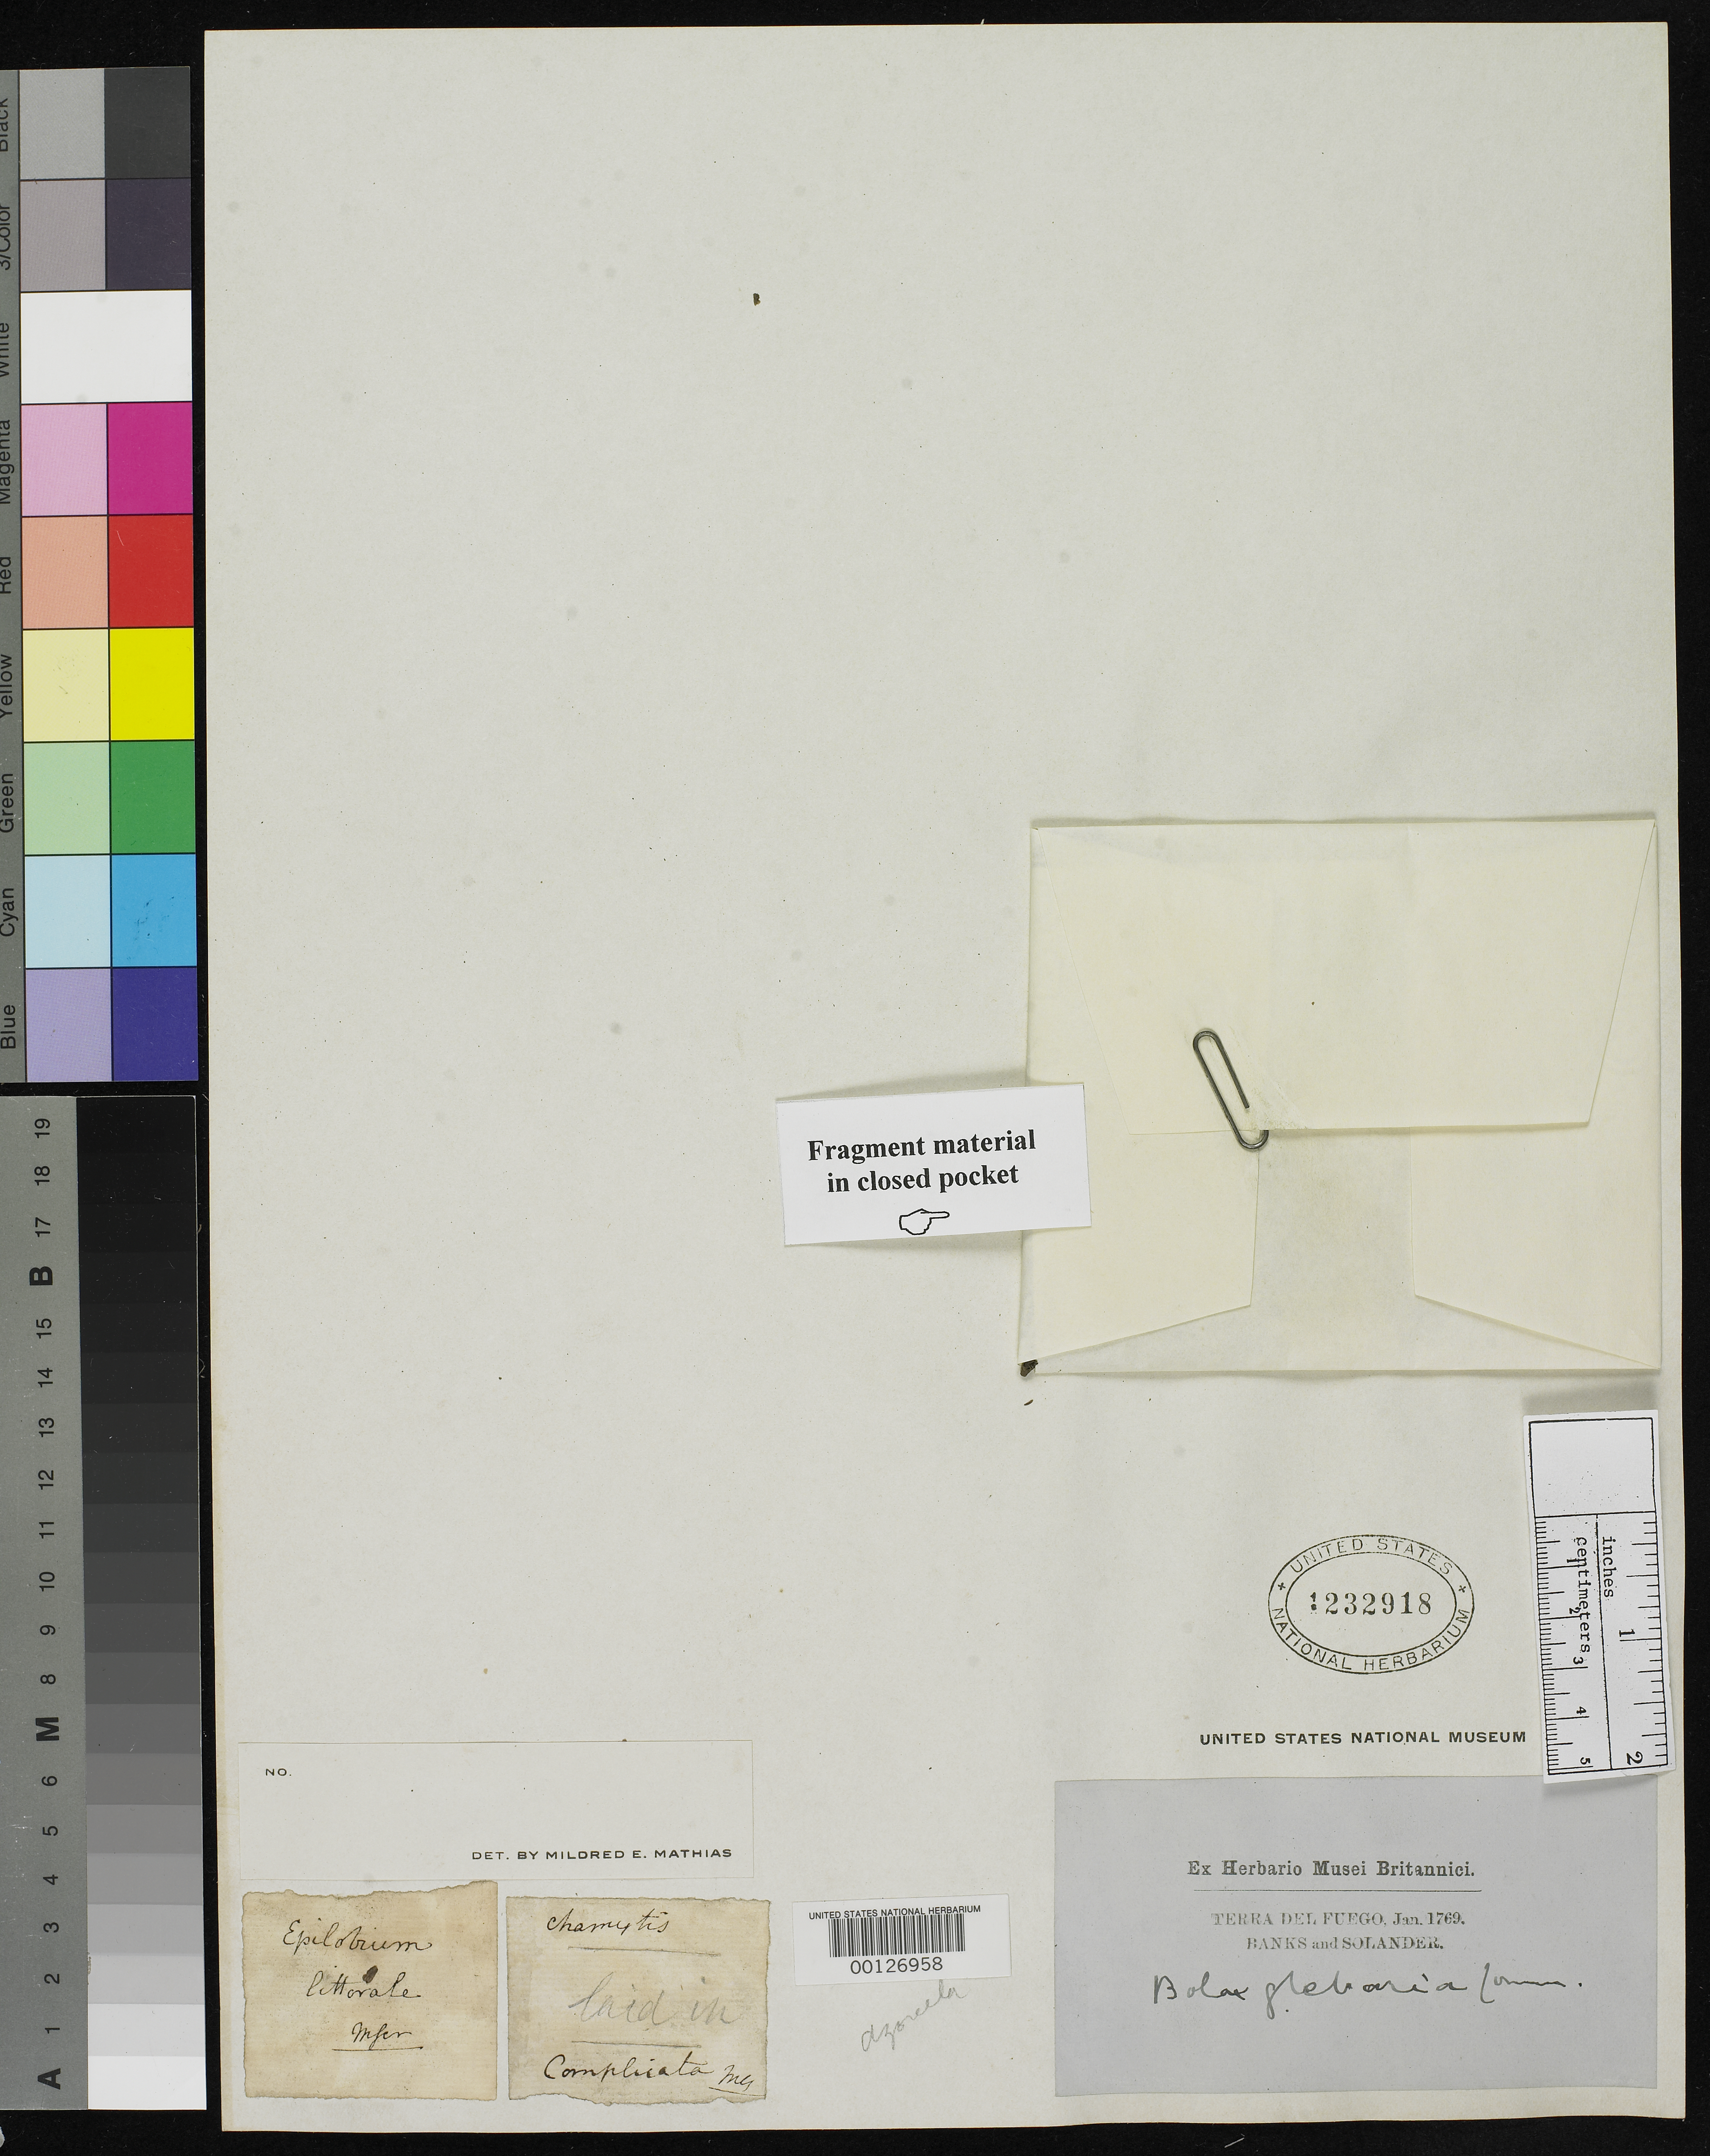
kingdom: Plantae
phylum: Tracheophyta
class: Magnoliopsida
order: Apiales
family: Apiaceae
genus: Bolax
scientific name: Bolax complicatus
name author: Spreng.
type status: Type Material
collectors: J. Banks & D. C. Solander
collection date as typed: Jan 1769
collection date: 1769-01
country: Argentina / Chile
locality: Tierra del Fuego.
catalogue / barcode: US 1232918